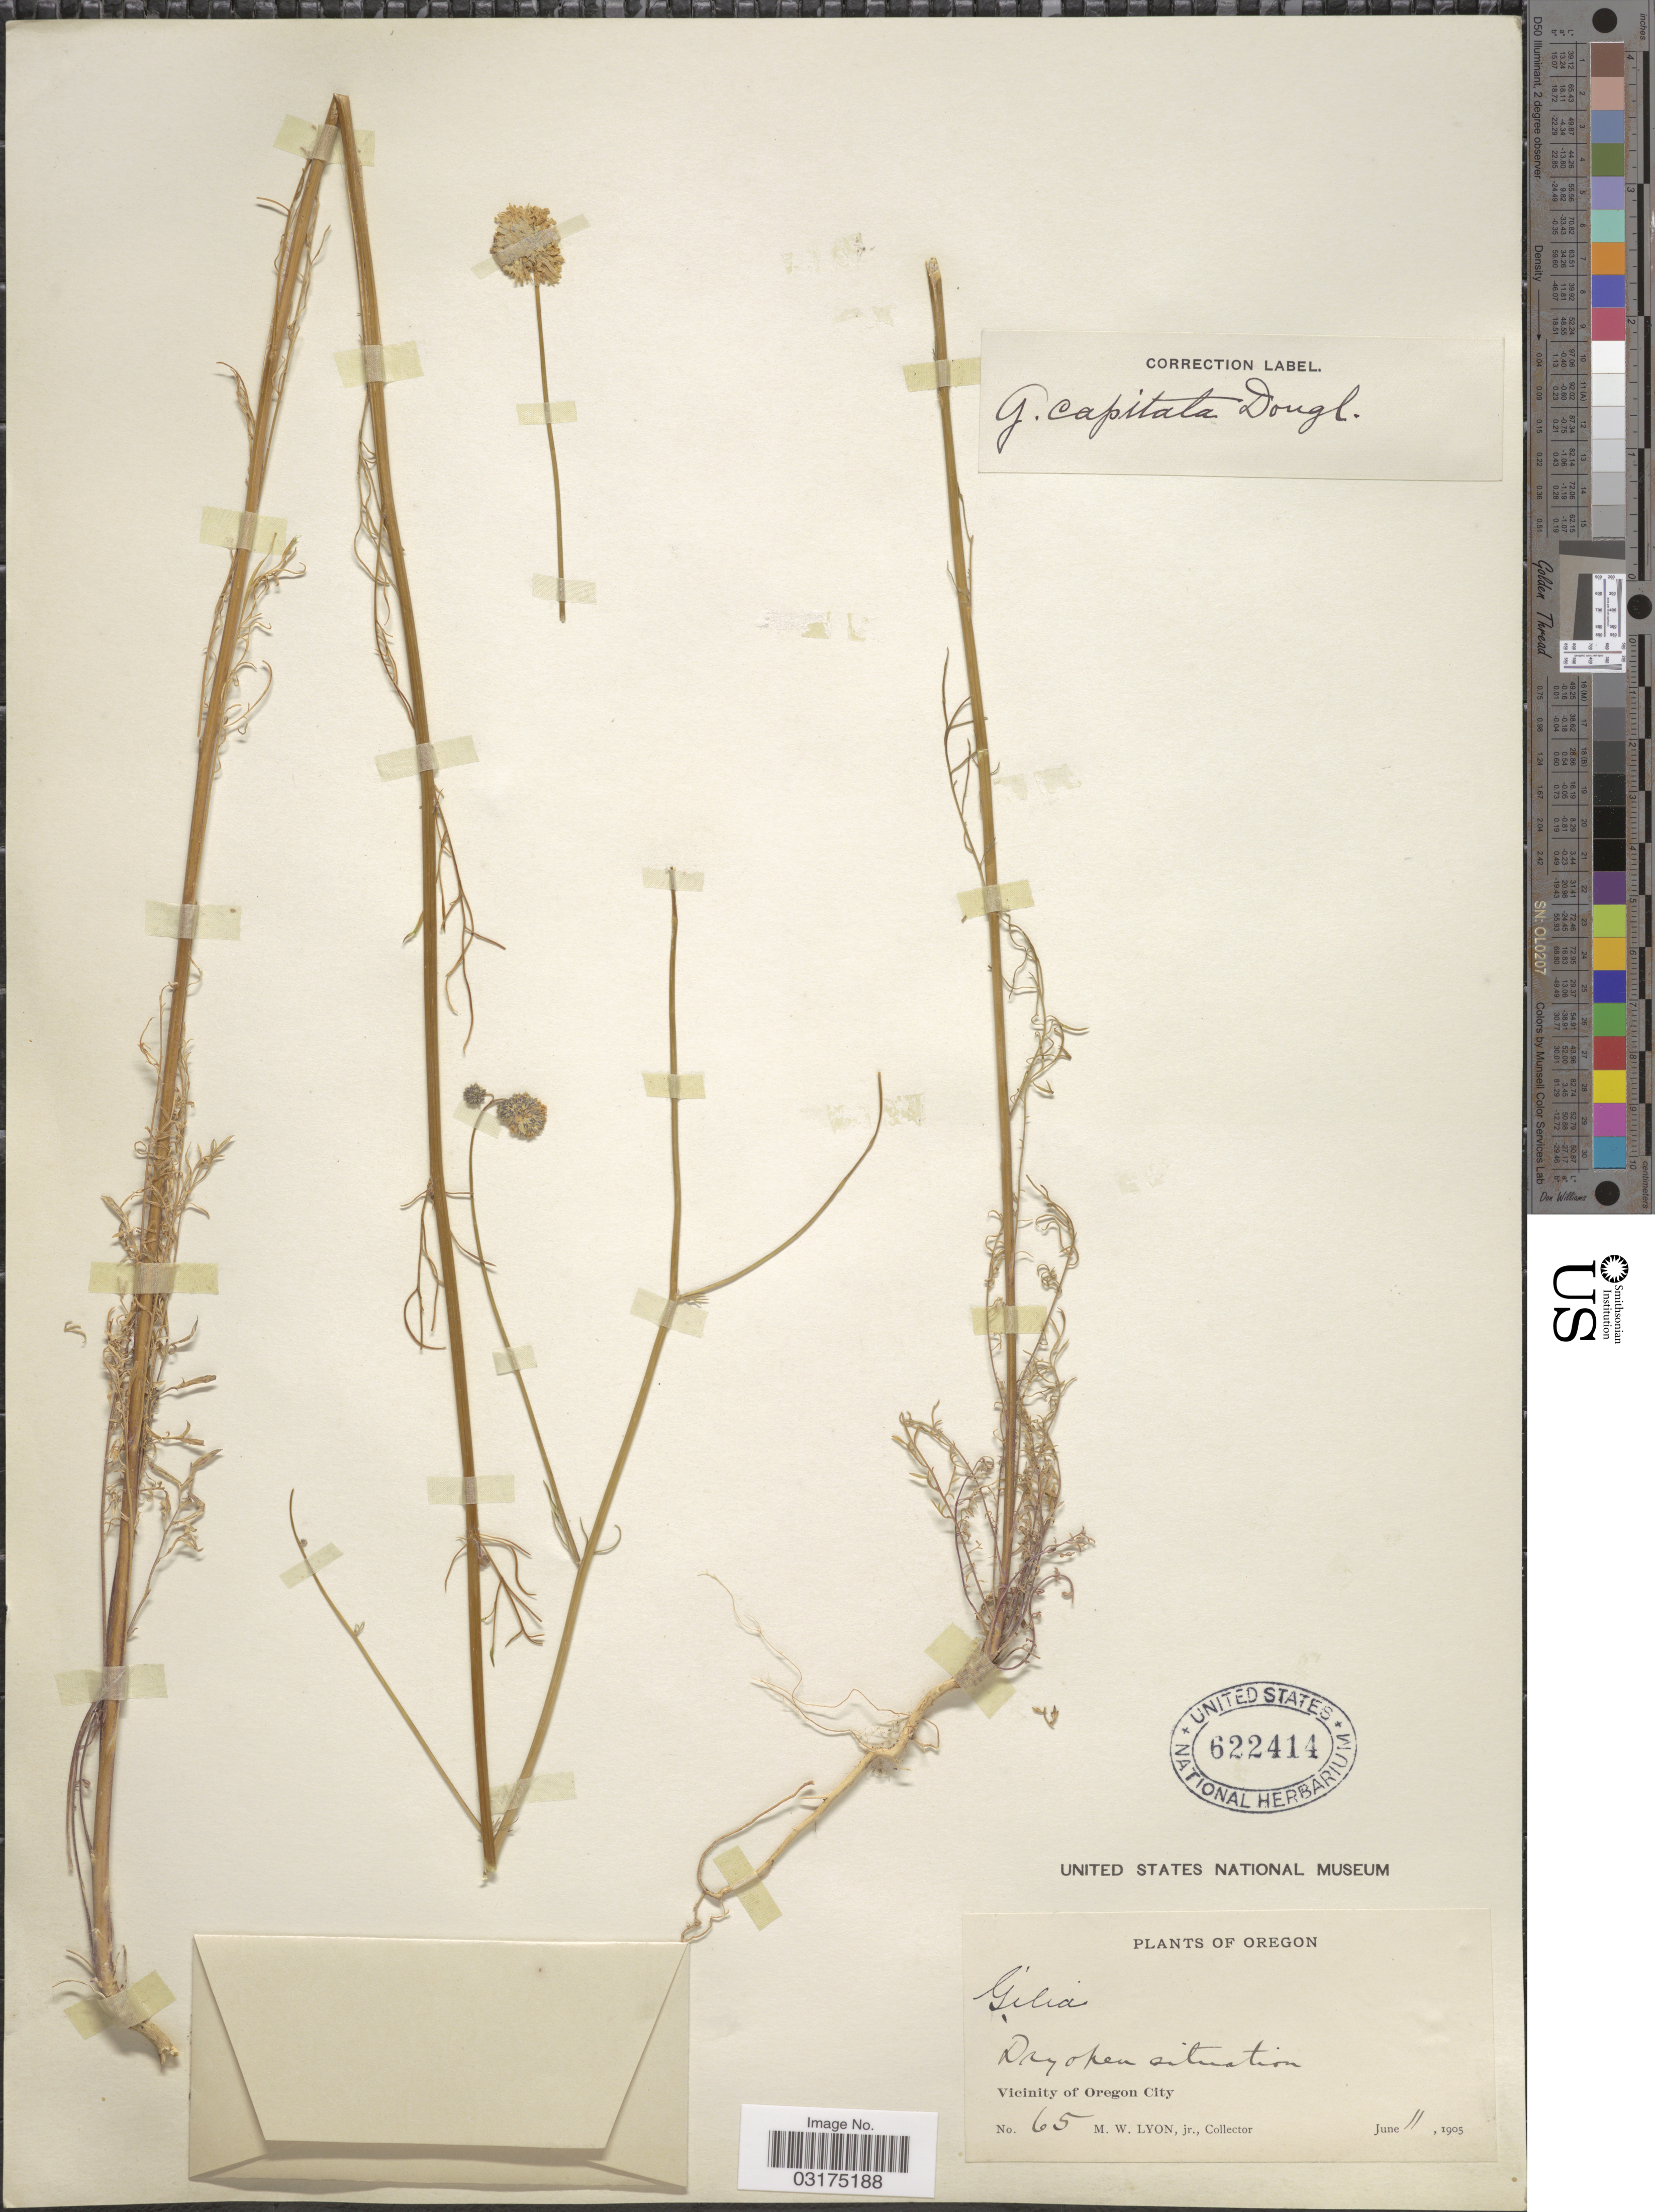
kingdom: Plantae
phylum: Tracheophyta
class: Magnoliopsida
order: Ericales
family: Polemoniaceae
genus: Gilia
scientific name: Gilia capitata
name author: Sims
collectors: M. Lyon Jr.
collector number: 65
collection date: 1905-06-11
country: United States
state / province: Oregon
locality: Vicinity of Oregon City.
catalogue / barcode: US 622414